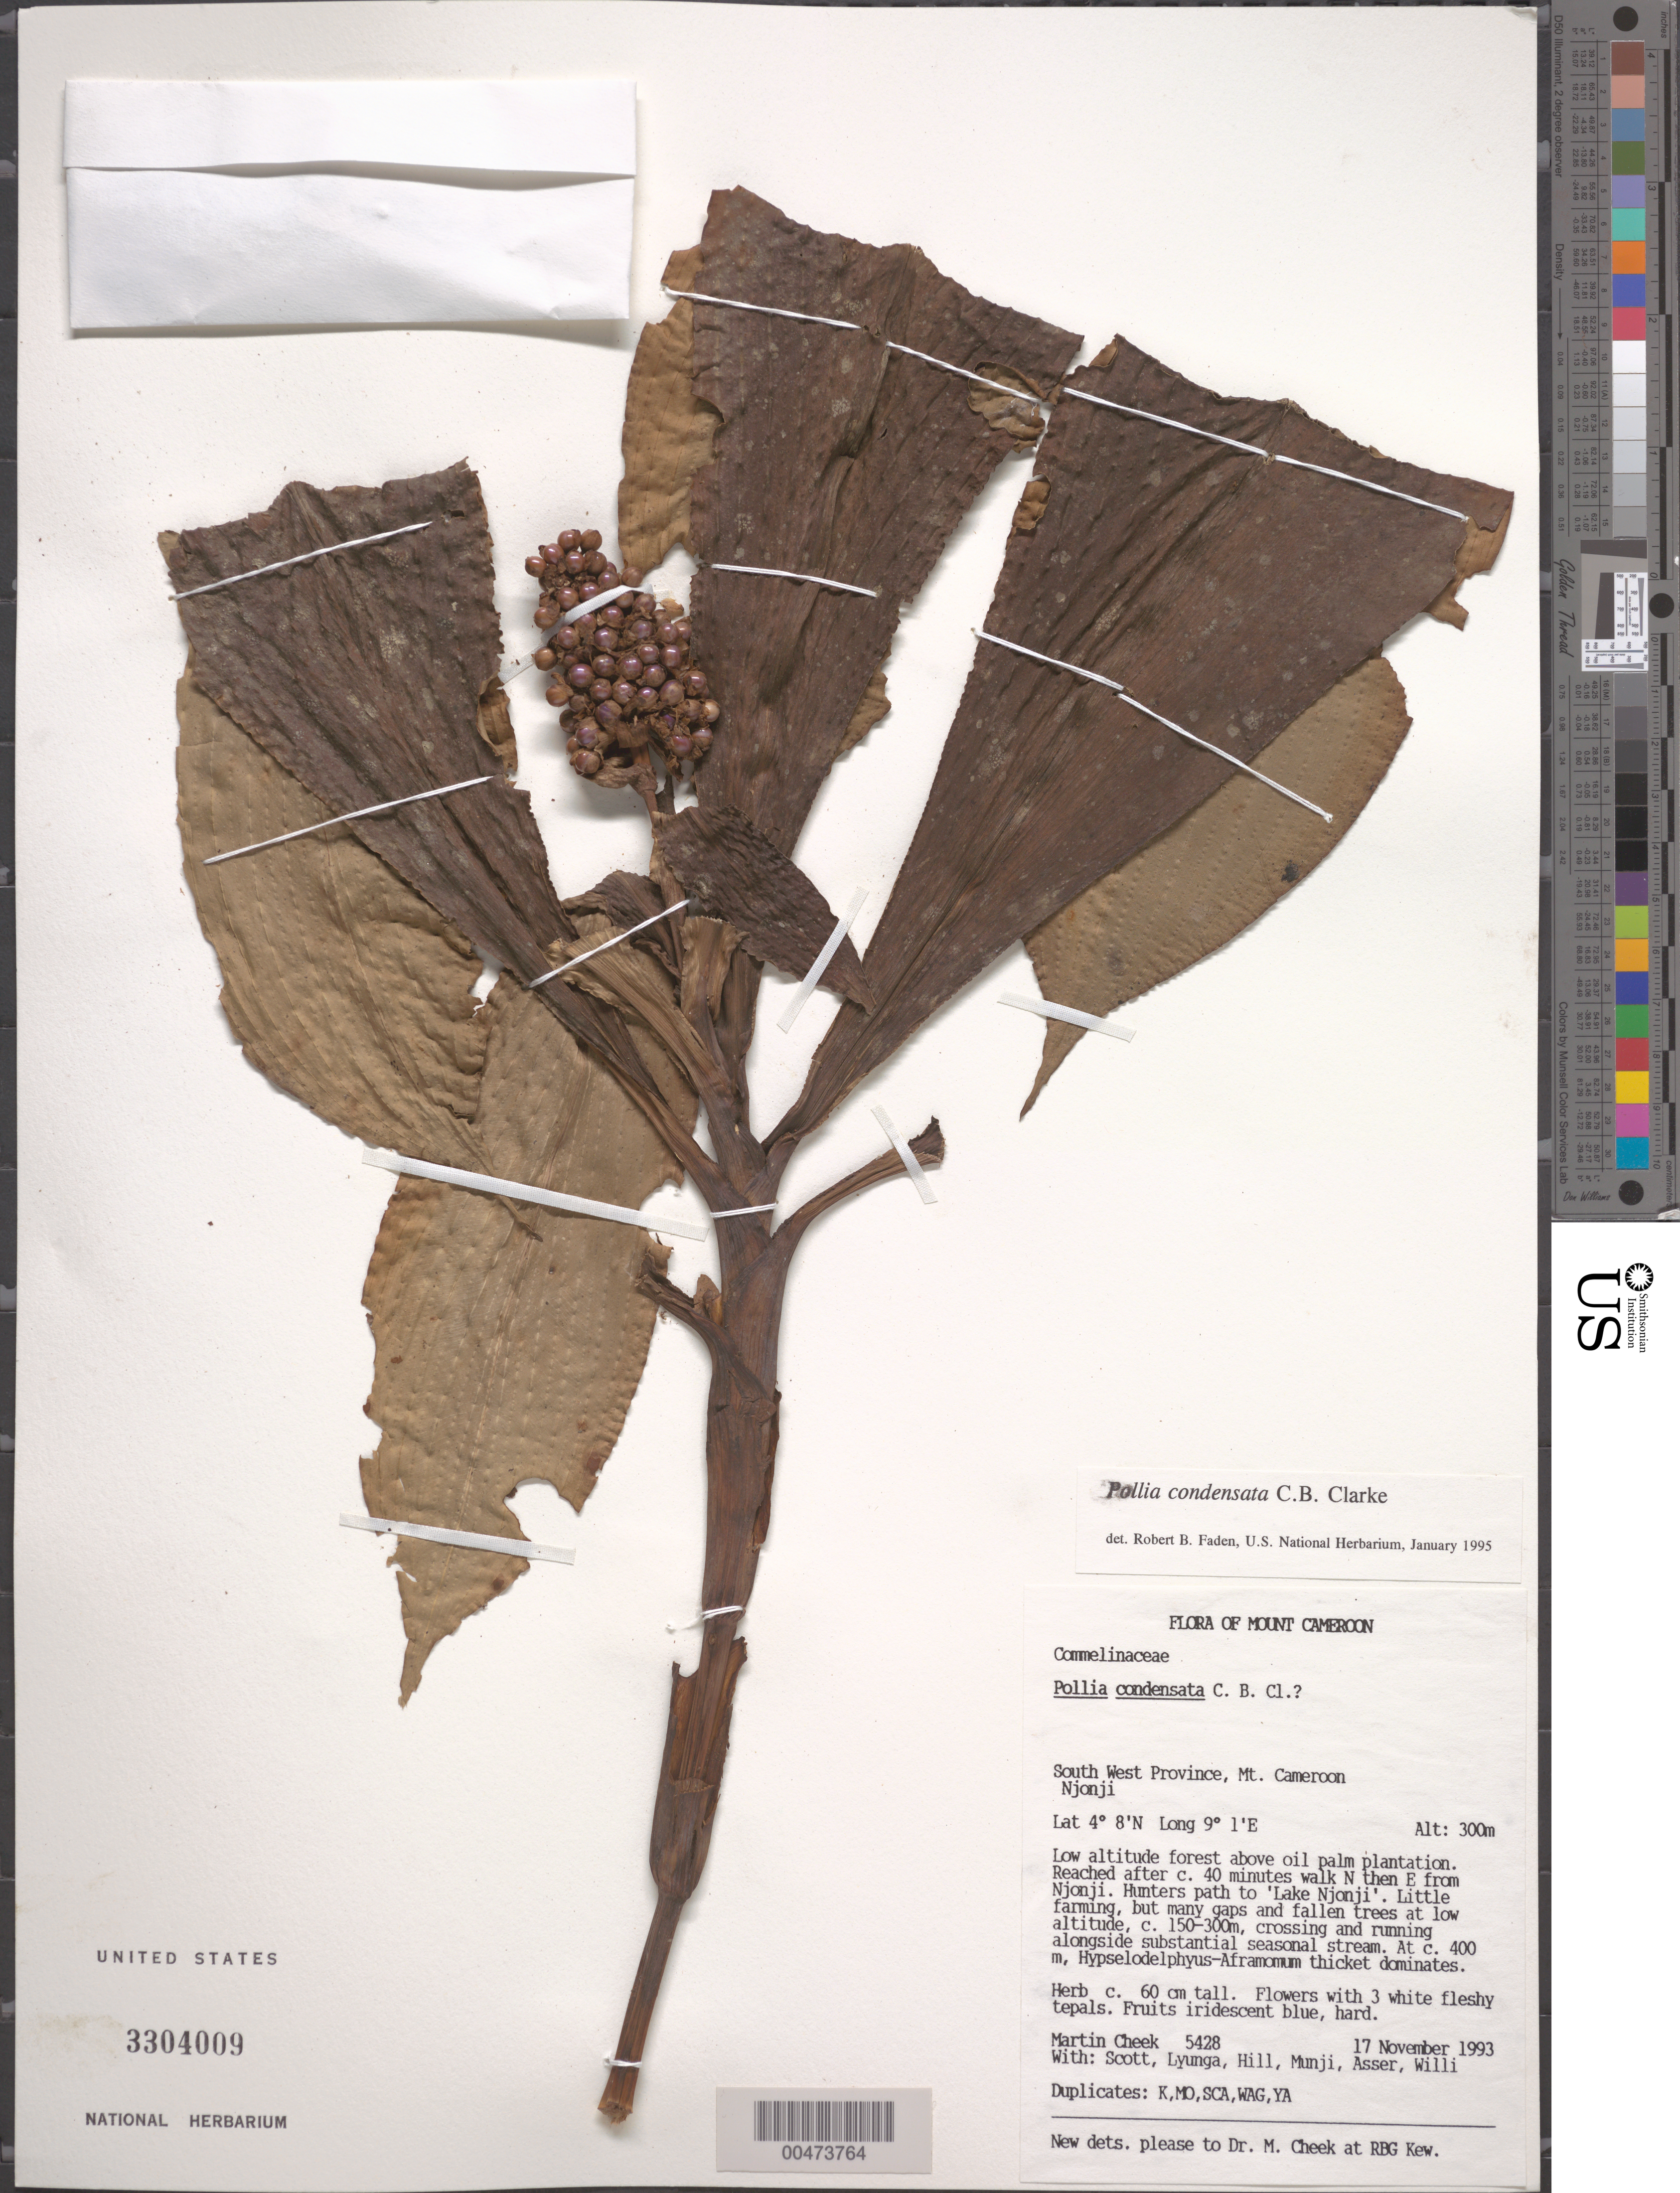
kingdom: Plantae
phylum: Tracheophyta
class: Liliopsida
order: Commelinales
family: Commelinaceae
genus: Pollia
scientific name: Pollia condensata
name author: C.B. Clarke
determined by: Faden, Robert B., (US), Smithsonian Institution - National Museum of Natural History (UNITED STATES)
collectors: M. Cheek, R. Scott, -. Lyunga, J. Hill, -. Munji, -. Asser & -. Willi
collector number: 5428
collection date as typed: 17 Nov 1993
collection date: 1993-11-17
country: Cameroon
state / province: Sud-Ouest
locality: Mt. cameroon, njonji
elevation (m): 300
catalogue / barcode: US 3304009